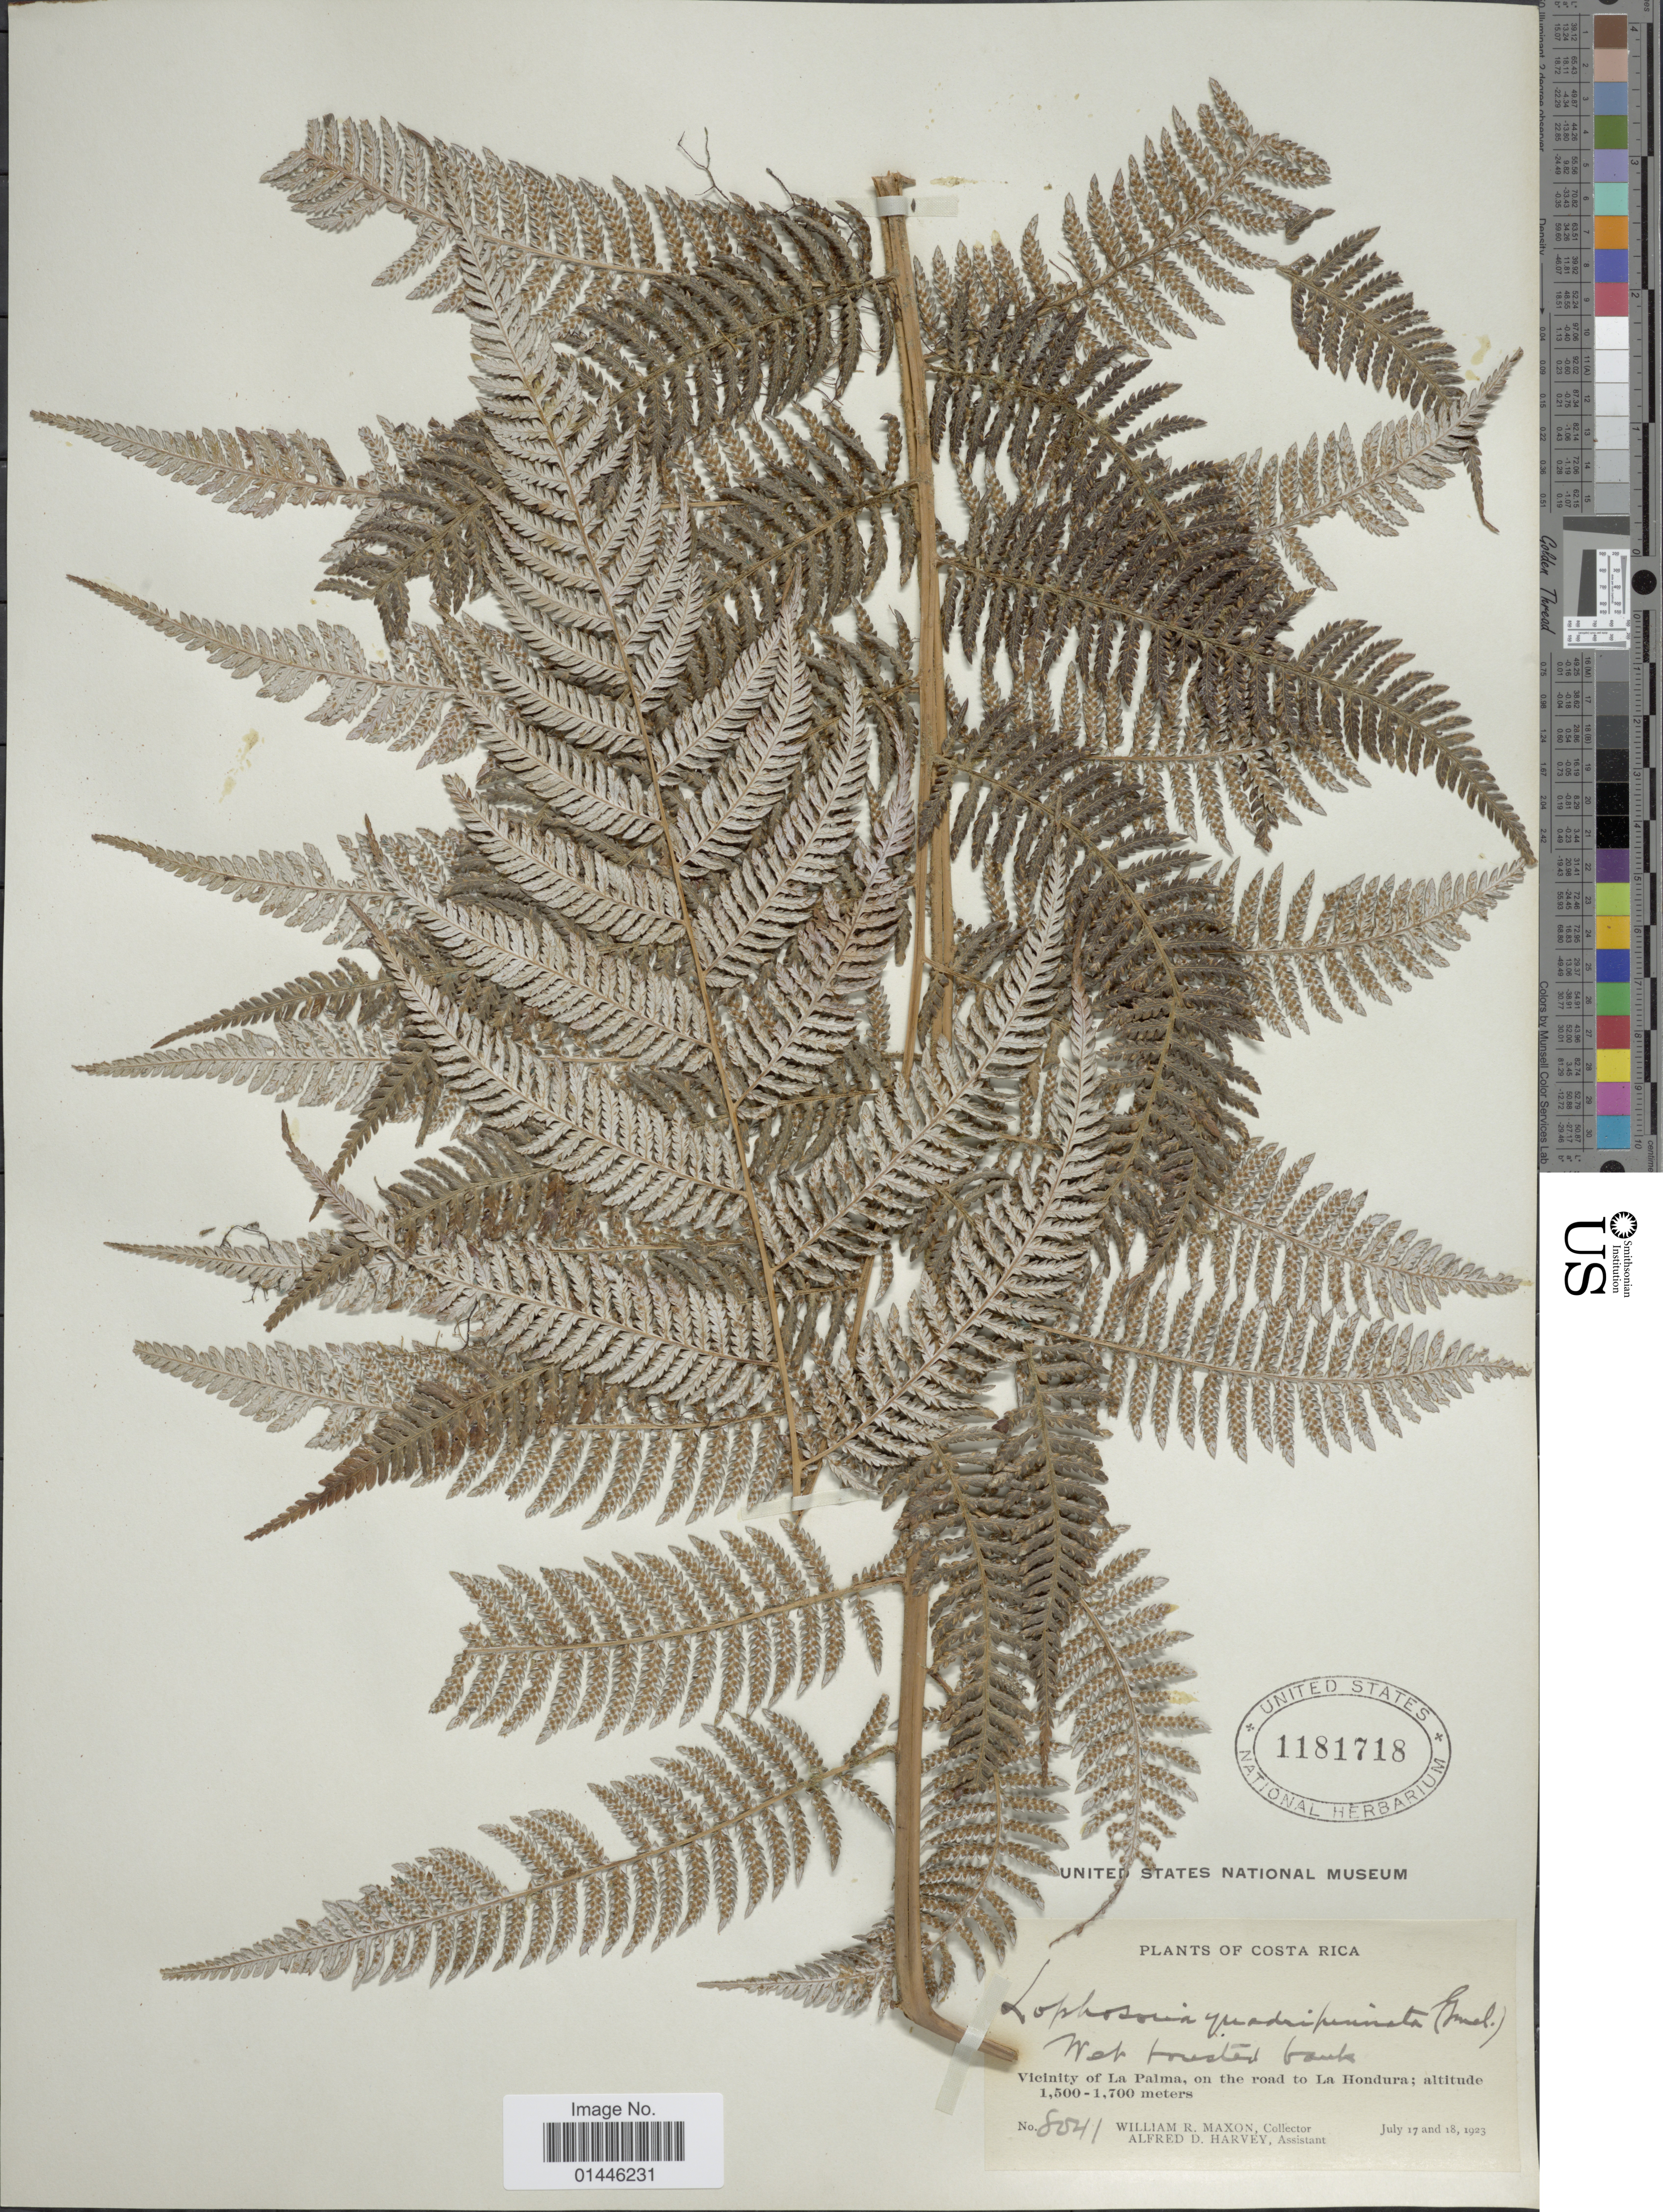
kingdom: Plantae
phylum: Tracheophyta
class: Polypodiopsida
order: Cyatheales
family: Dicksoniaceae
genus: Lophosoria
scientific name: Lophosoria quadripinnata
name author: (J.F. Gmel.) C. Chr.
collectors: W. R. Maxon & A. D. Harvey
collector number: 8041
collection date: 1923-07-17/1923-07-18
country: Costa Rica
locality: Vicinity of La Palma, on the road to La Hondura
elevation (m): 1500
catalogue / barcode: US 1181718